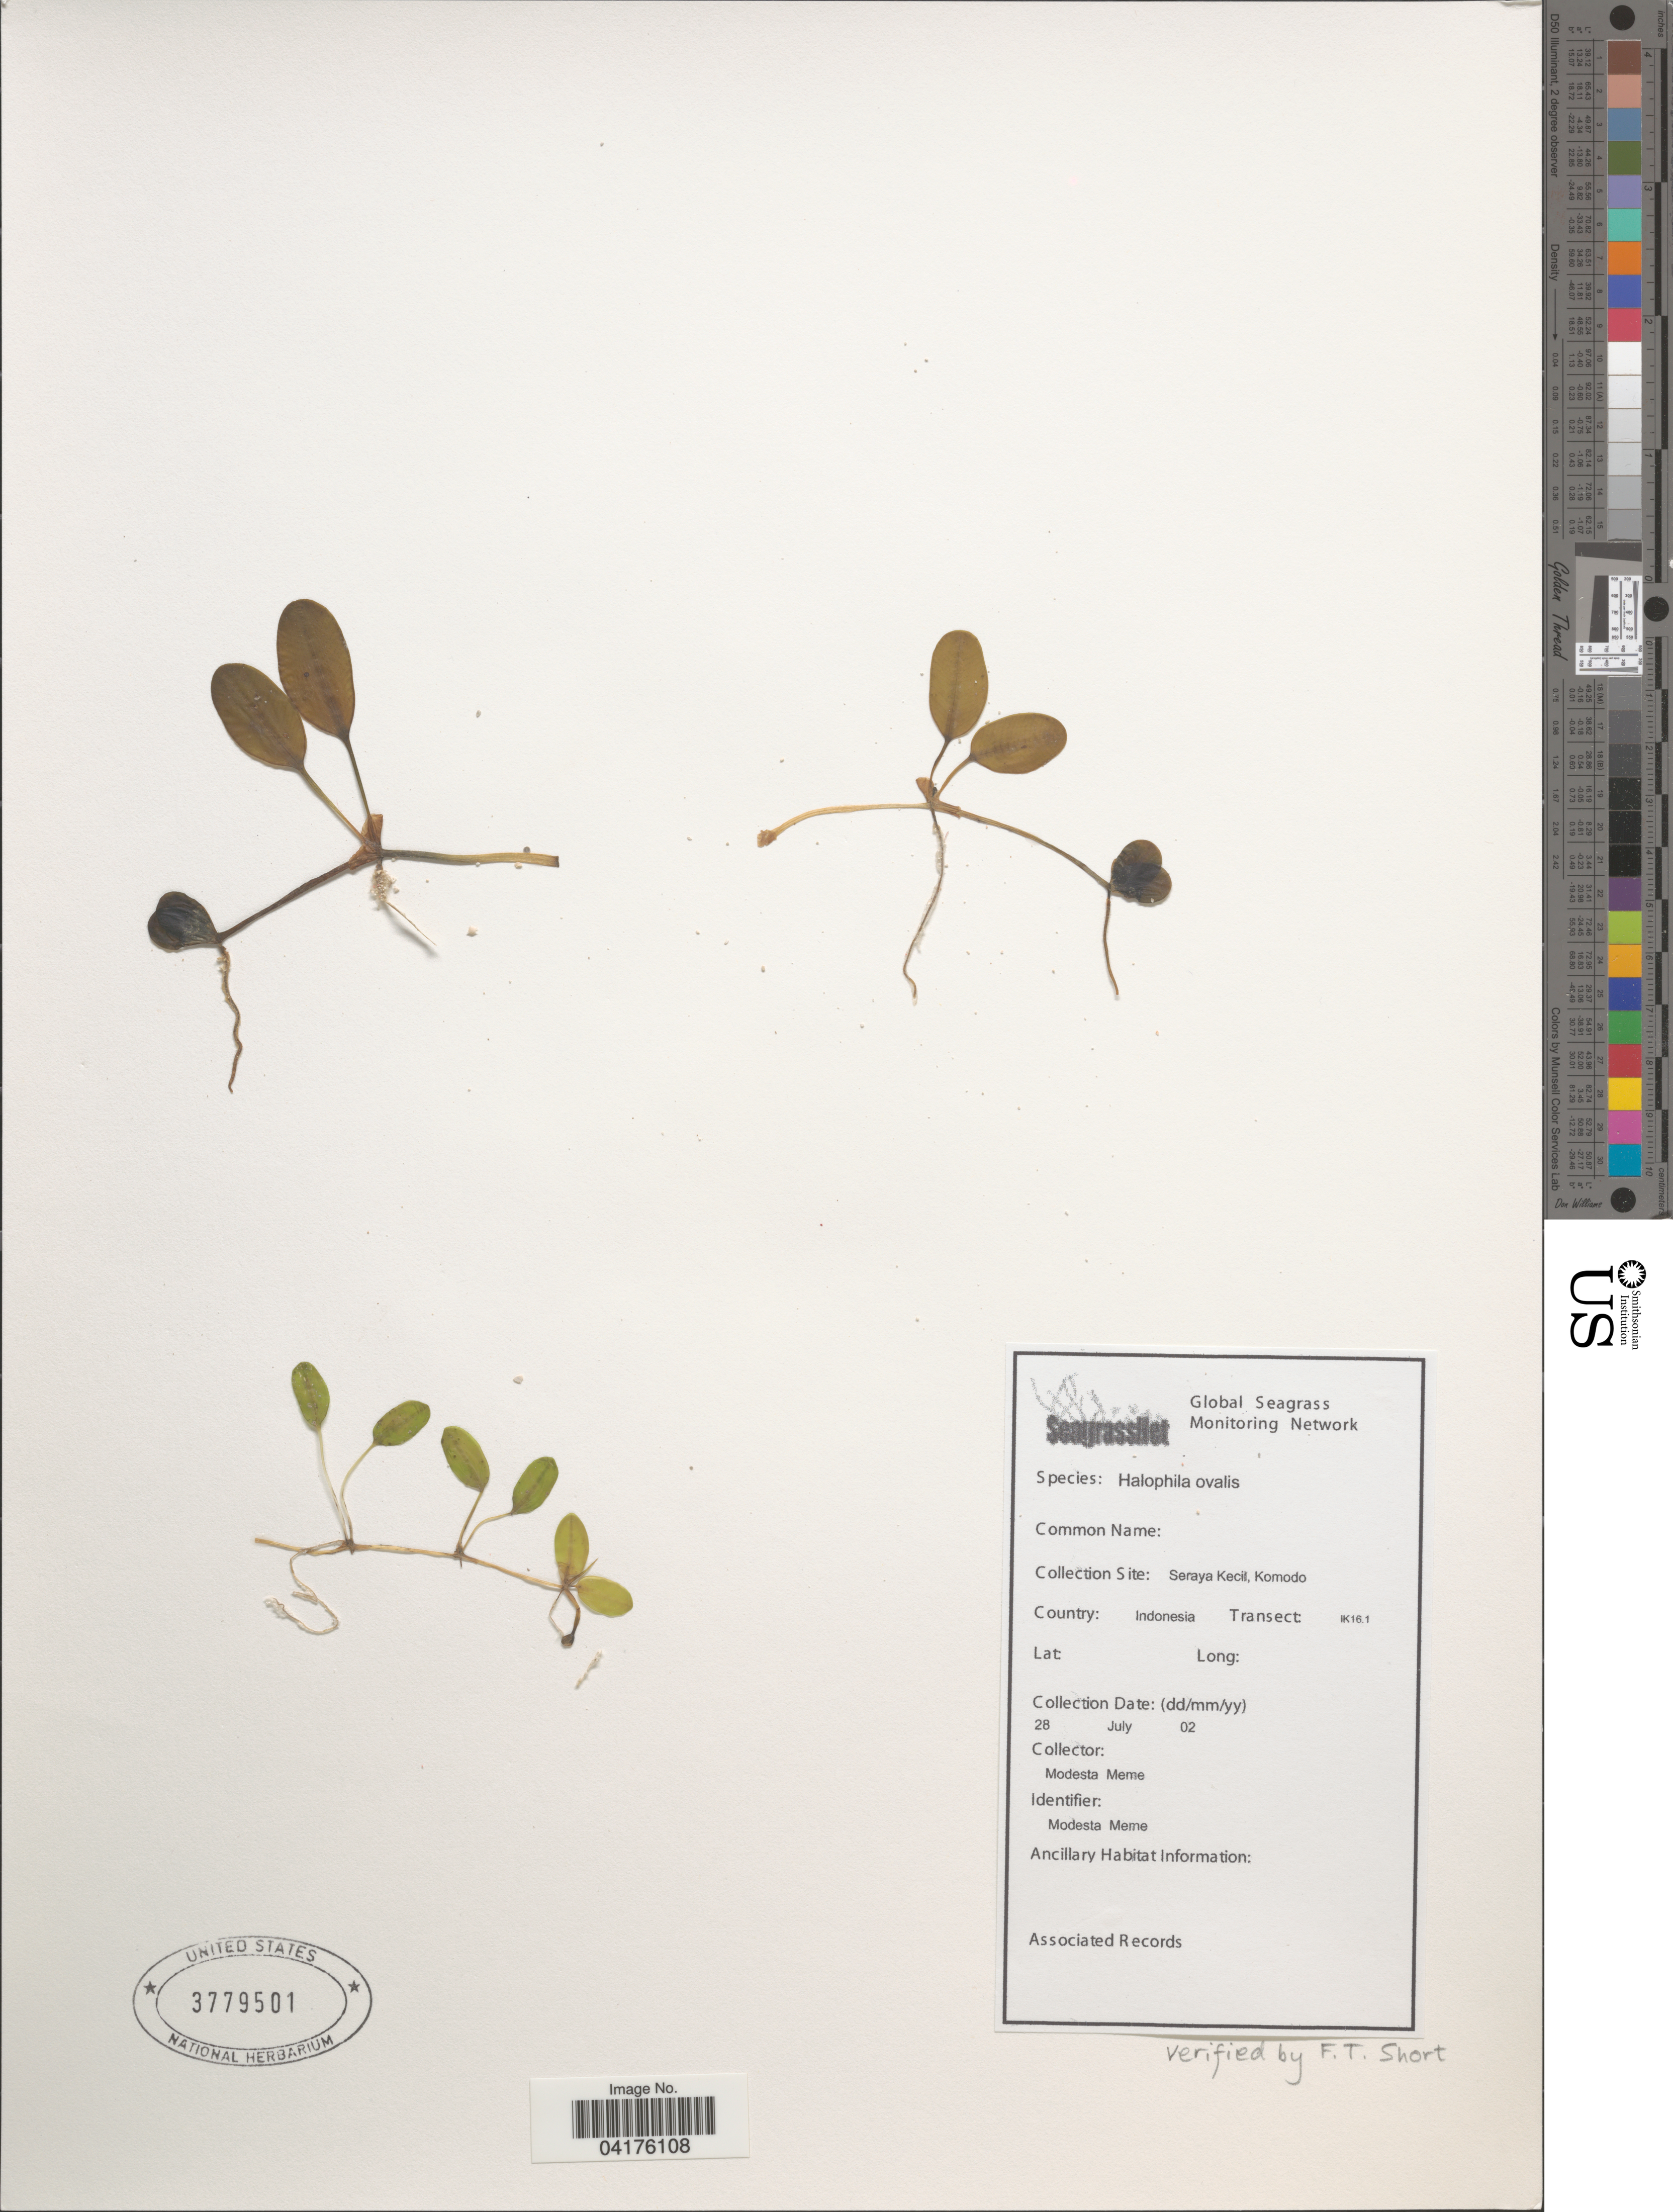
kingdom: Plantae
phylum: Tracheophyta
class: Liliopsida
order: Alismatales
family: Hydrocharitaceae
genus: Halophila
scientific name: Halophila ovalis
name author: (R. Br.) Hook. f.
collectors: M. Meme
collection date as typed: Transcribed d/m/y: 28/7/2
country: Indonesia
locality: Seraya Kecil, Komodo. Transect: IK16.1.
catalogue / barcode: US 3779501